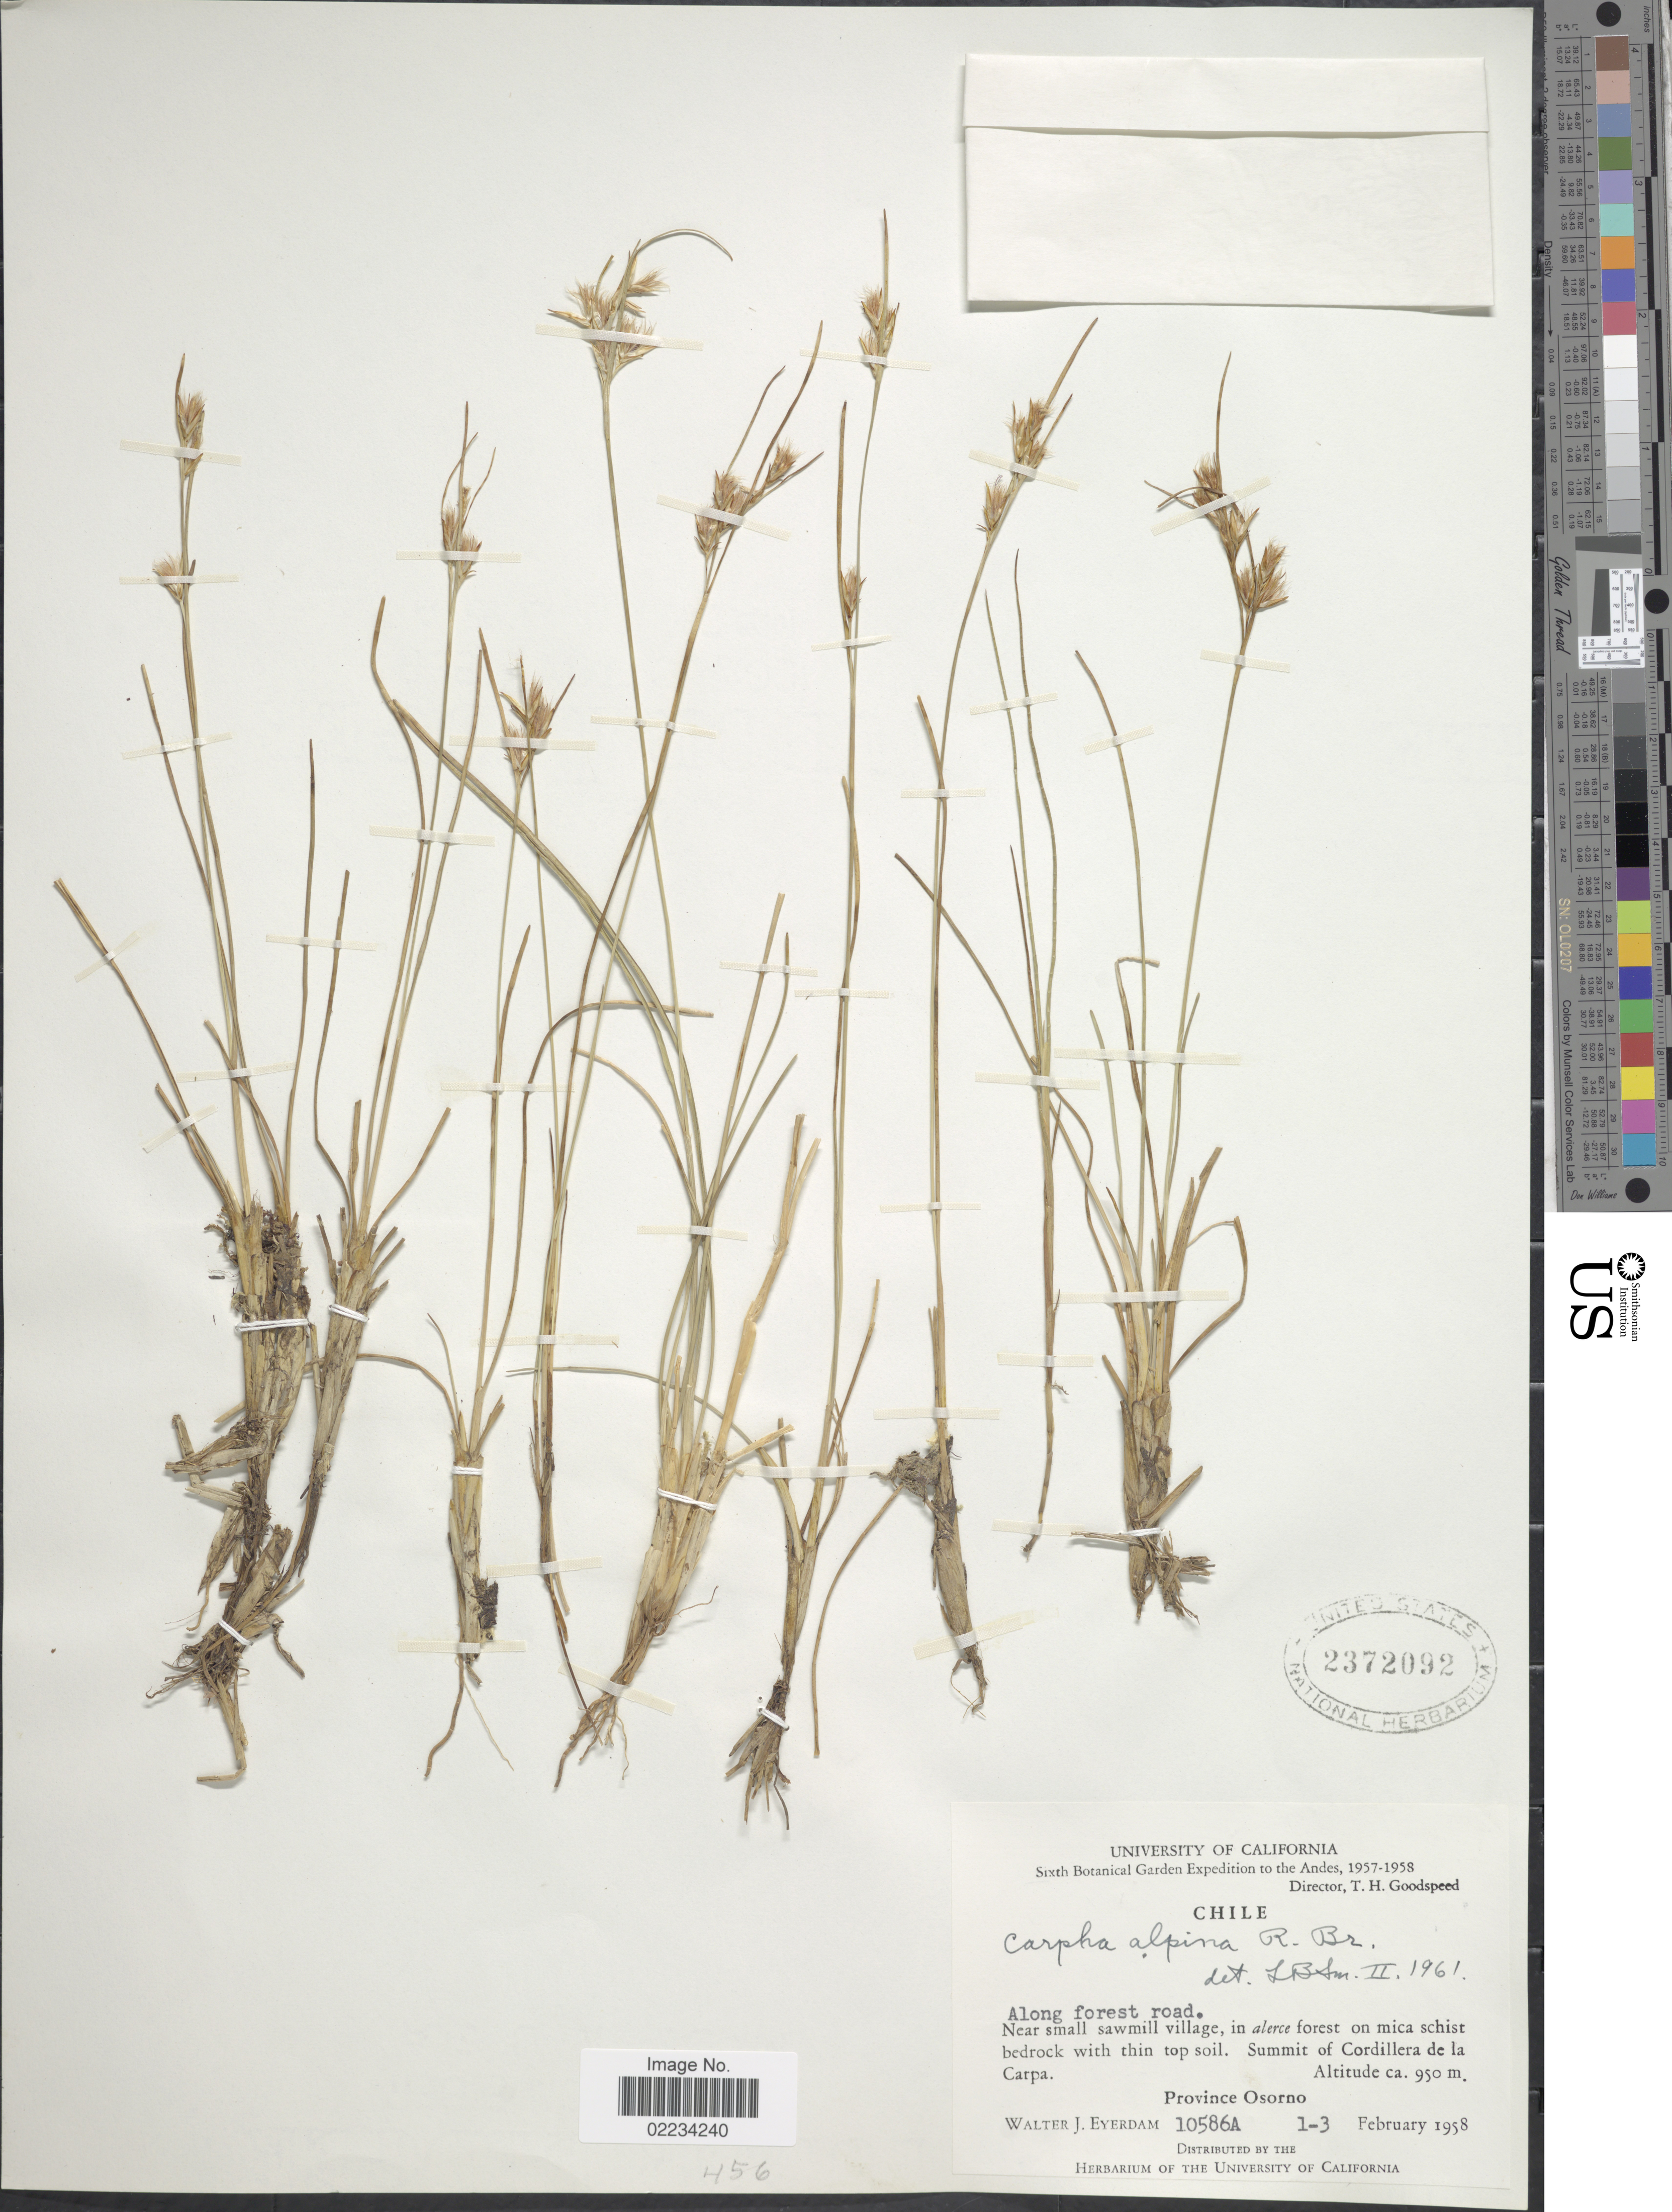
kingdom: Plantae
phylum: Tracheophyta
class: Liliopsida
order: Poales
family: Cyperaceae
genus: Carpha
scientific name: Carpha alpina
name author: R. Br.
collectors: W. J. Eyerdam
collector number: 10586A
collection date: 1958-02-01/1958-02-03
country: Chile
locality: The Andes, Along forest road, Near small sawmill village, in alerce forest on mica schist bedrock with thin top soil. Summit of Cordillera de la Carpa, Province de Osorno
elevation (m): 950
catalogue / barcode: US 2372092